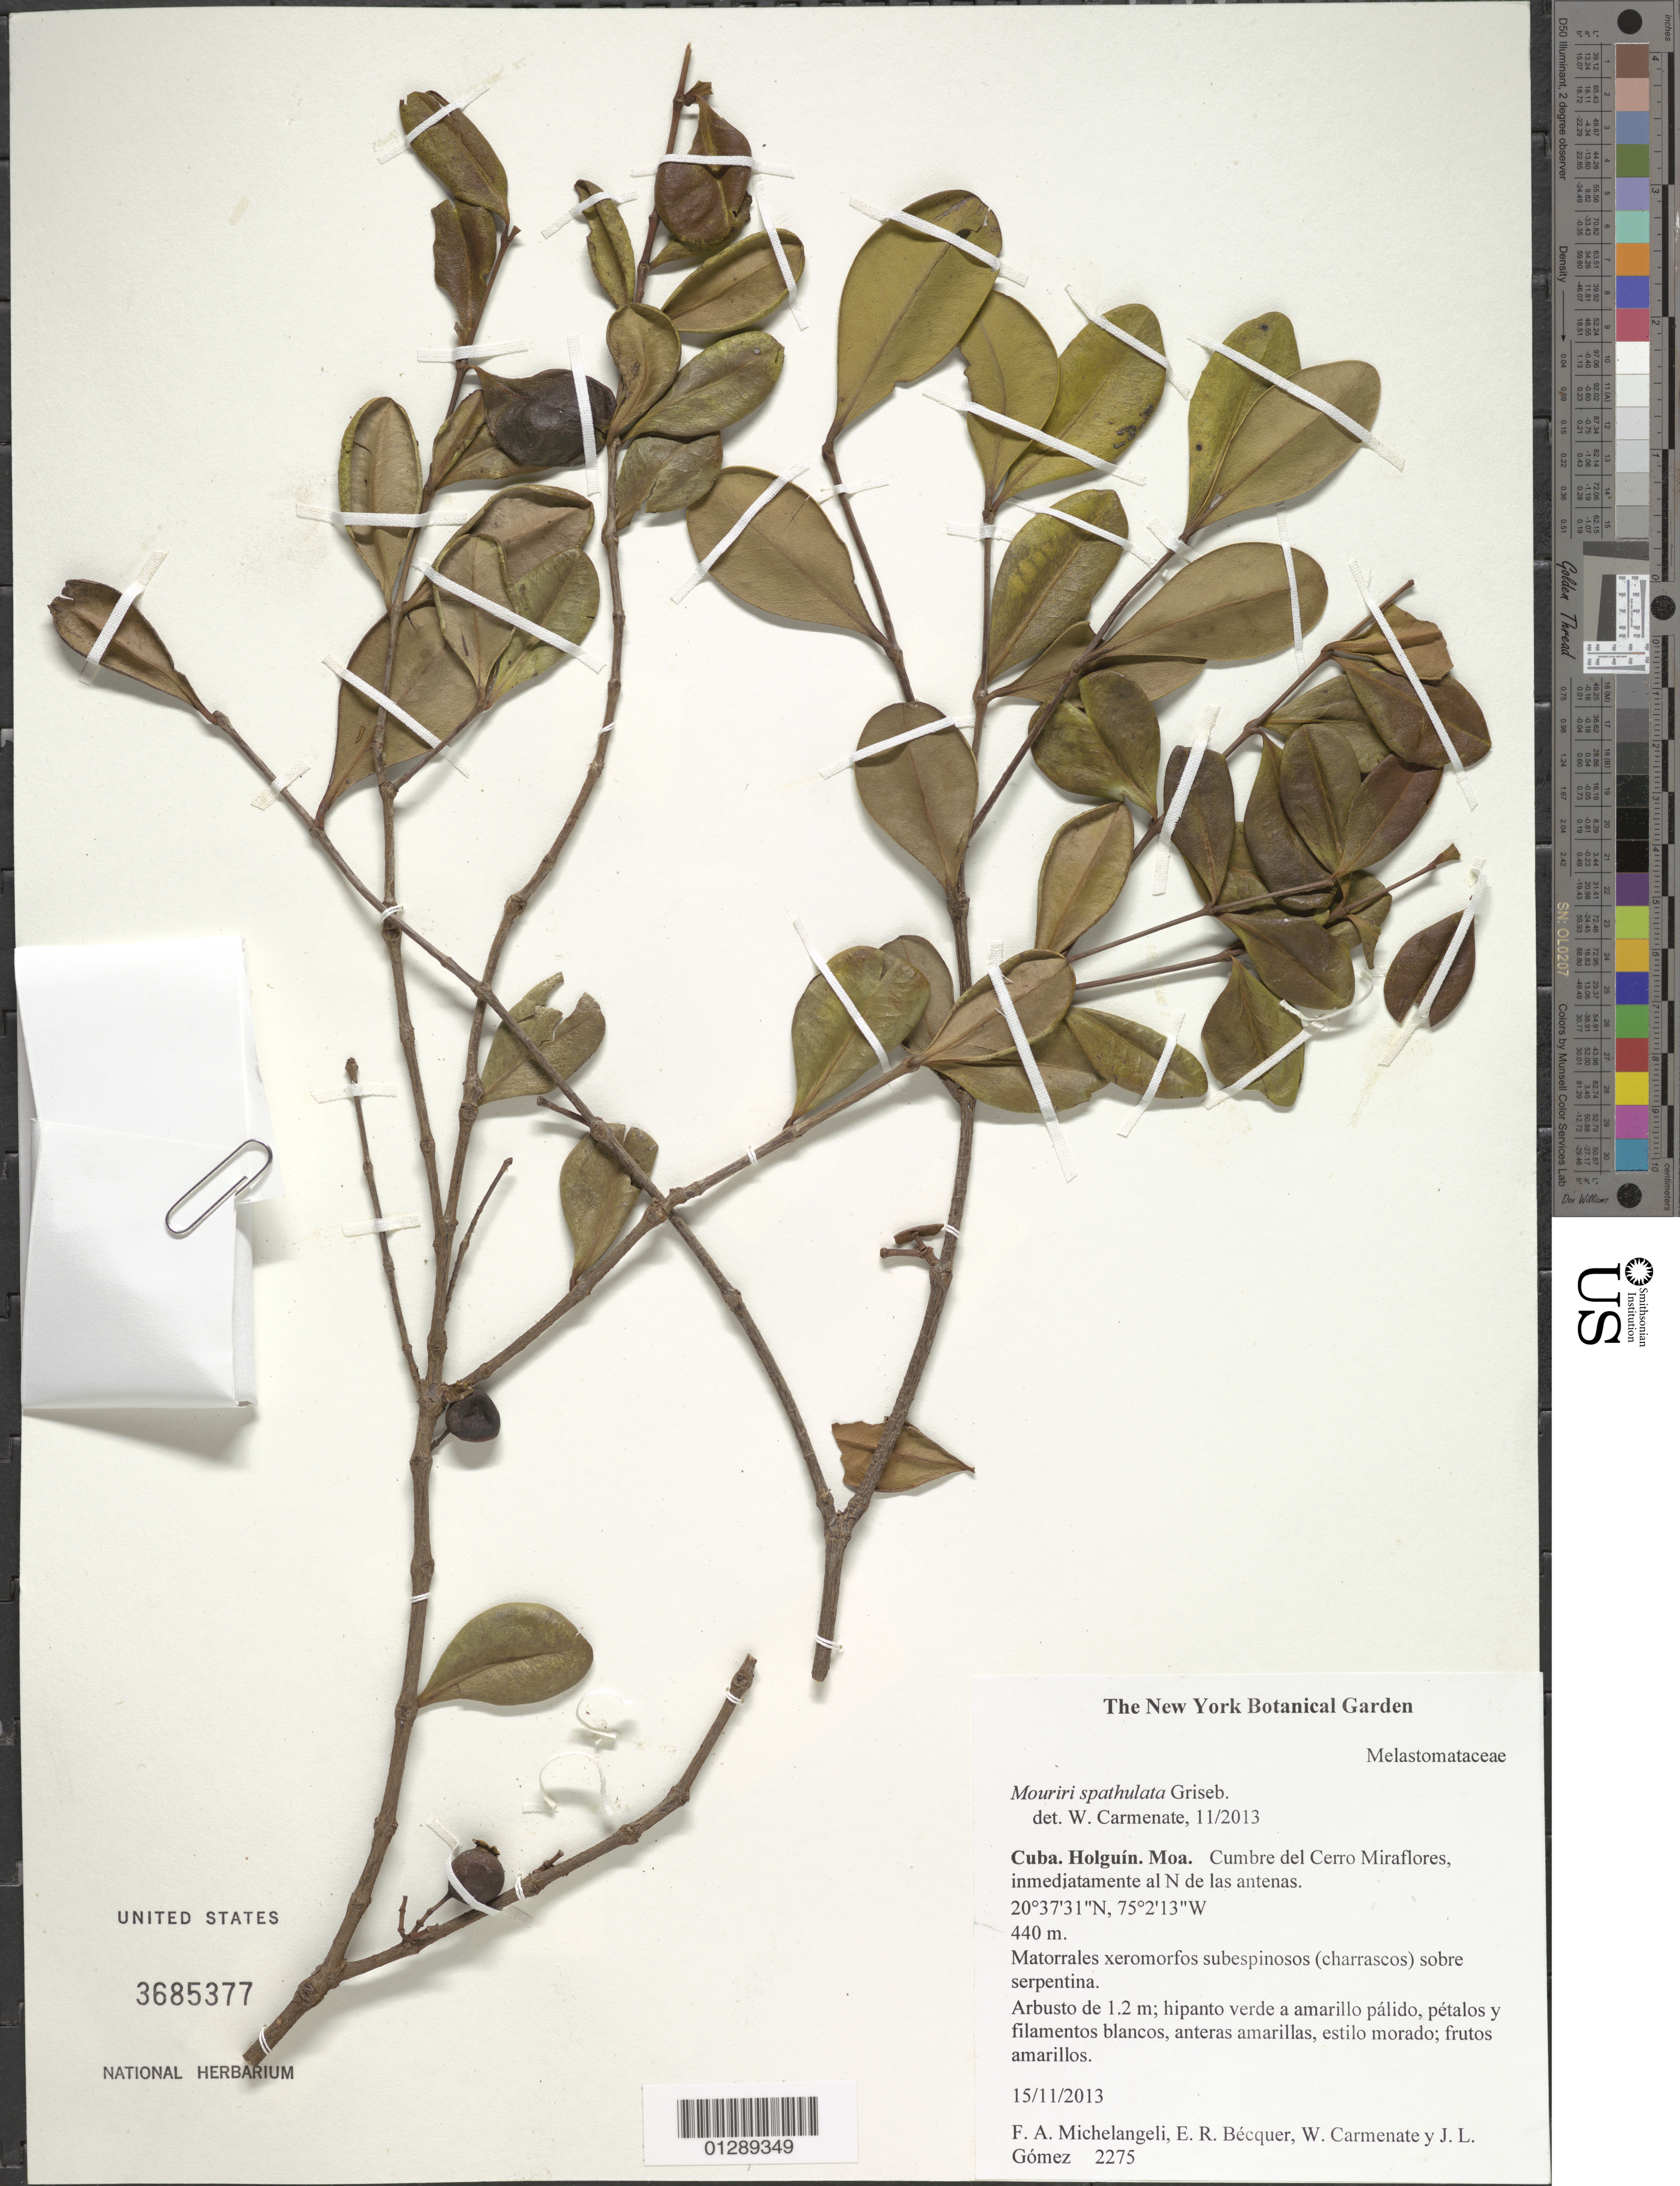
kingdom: Plantae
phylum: Tracheophyta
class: Magnoliopsida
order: Myrtales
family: Melastomataceae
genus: Mouriri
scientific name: Mouriri spathulata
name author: Griseb.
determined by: Carmenate, W.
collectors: F. A. Michelangeli, E. R. Bécquer Granados, W. Carmenate & J. Gomez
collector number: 2275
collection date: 2013-11-15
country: Cuba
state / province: Holguin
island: Cuba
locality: Moa. Cumbre del Cerro Miraflores, inmediatamente al N de las antenas.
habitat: Matorrales xeromorfos subespinosos (charrascos) sobre serpentina.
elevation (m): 440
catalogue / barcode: US 3685377